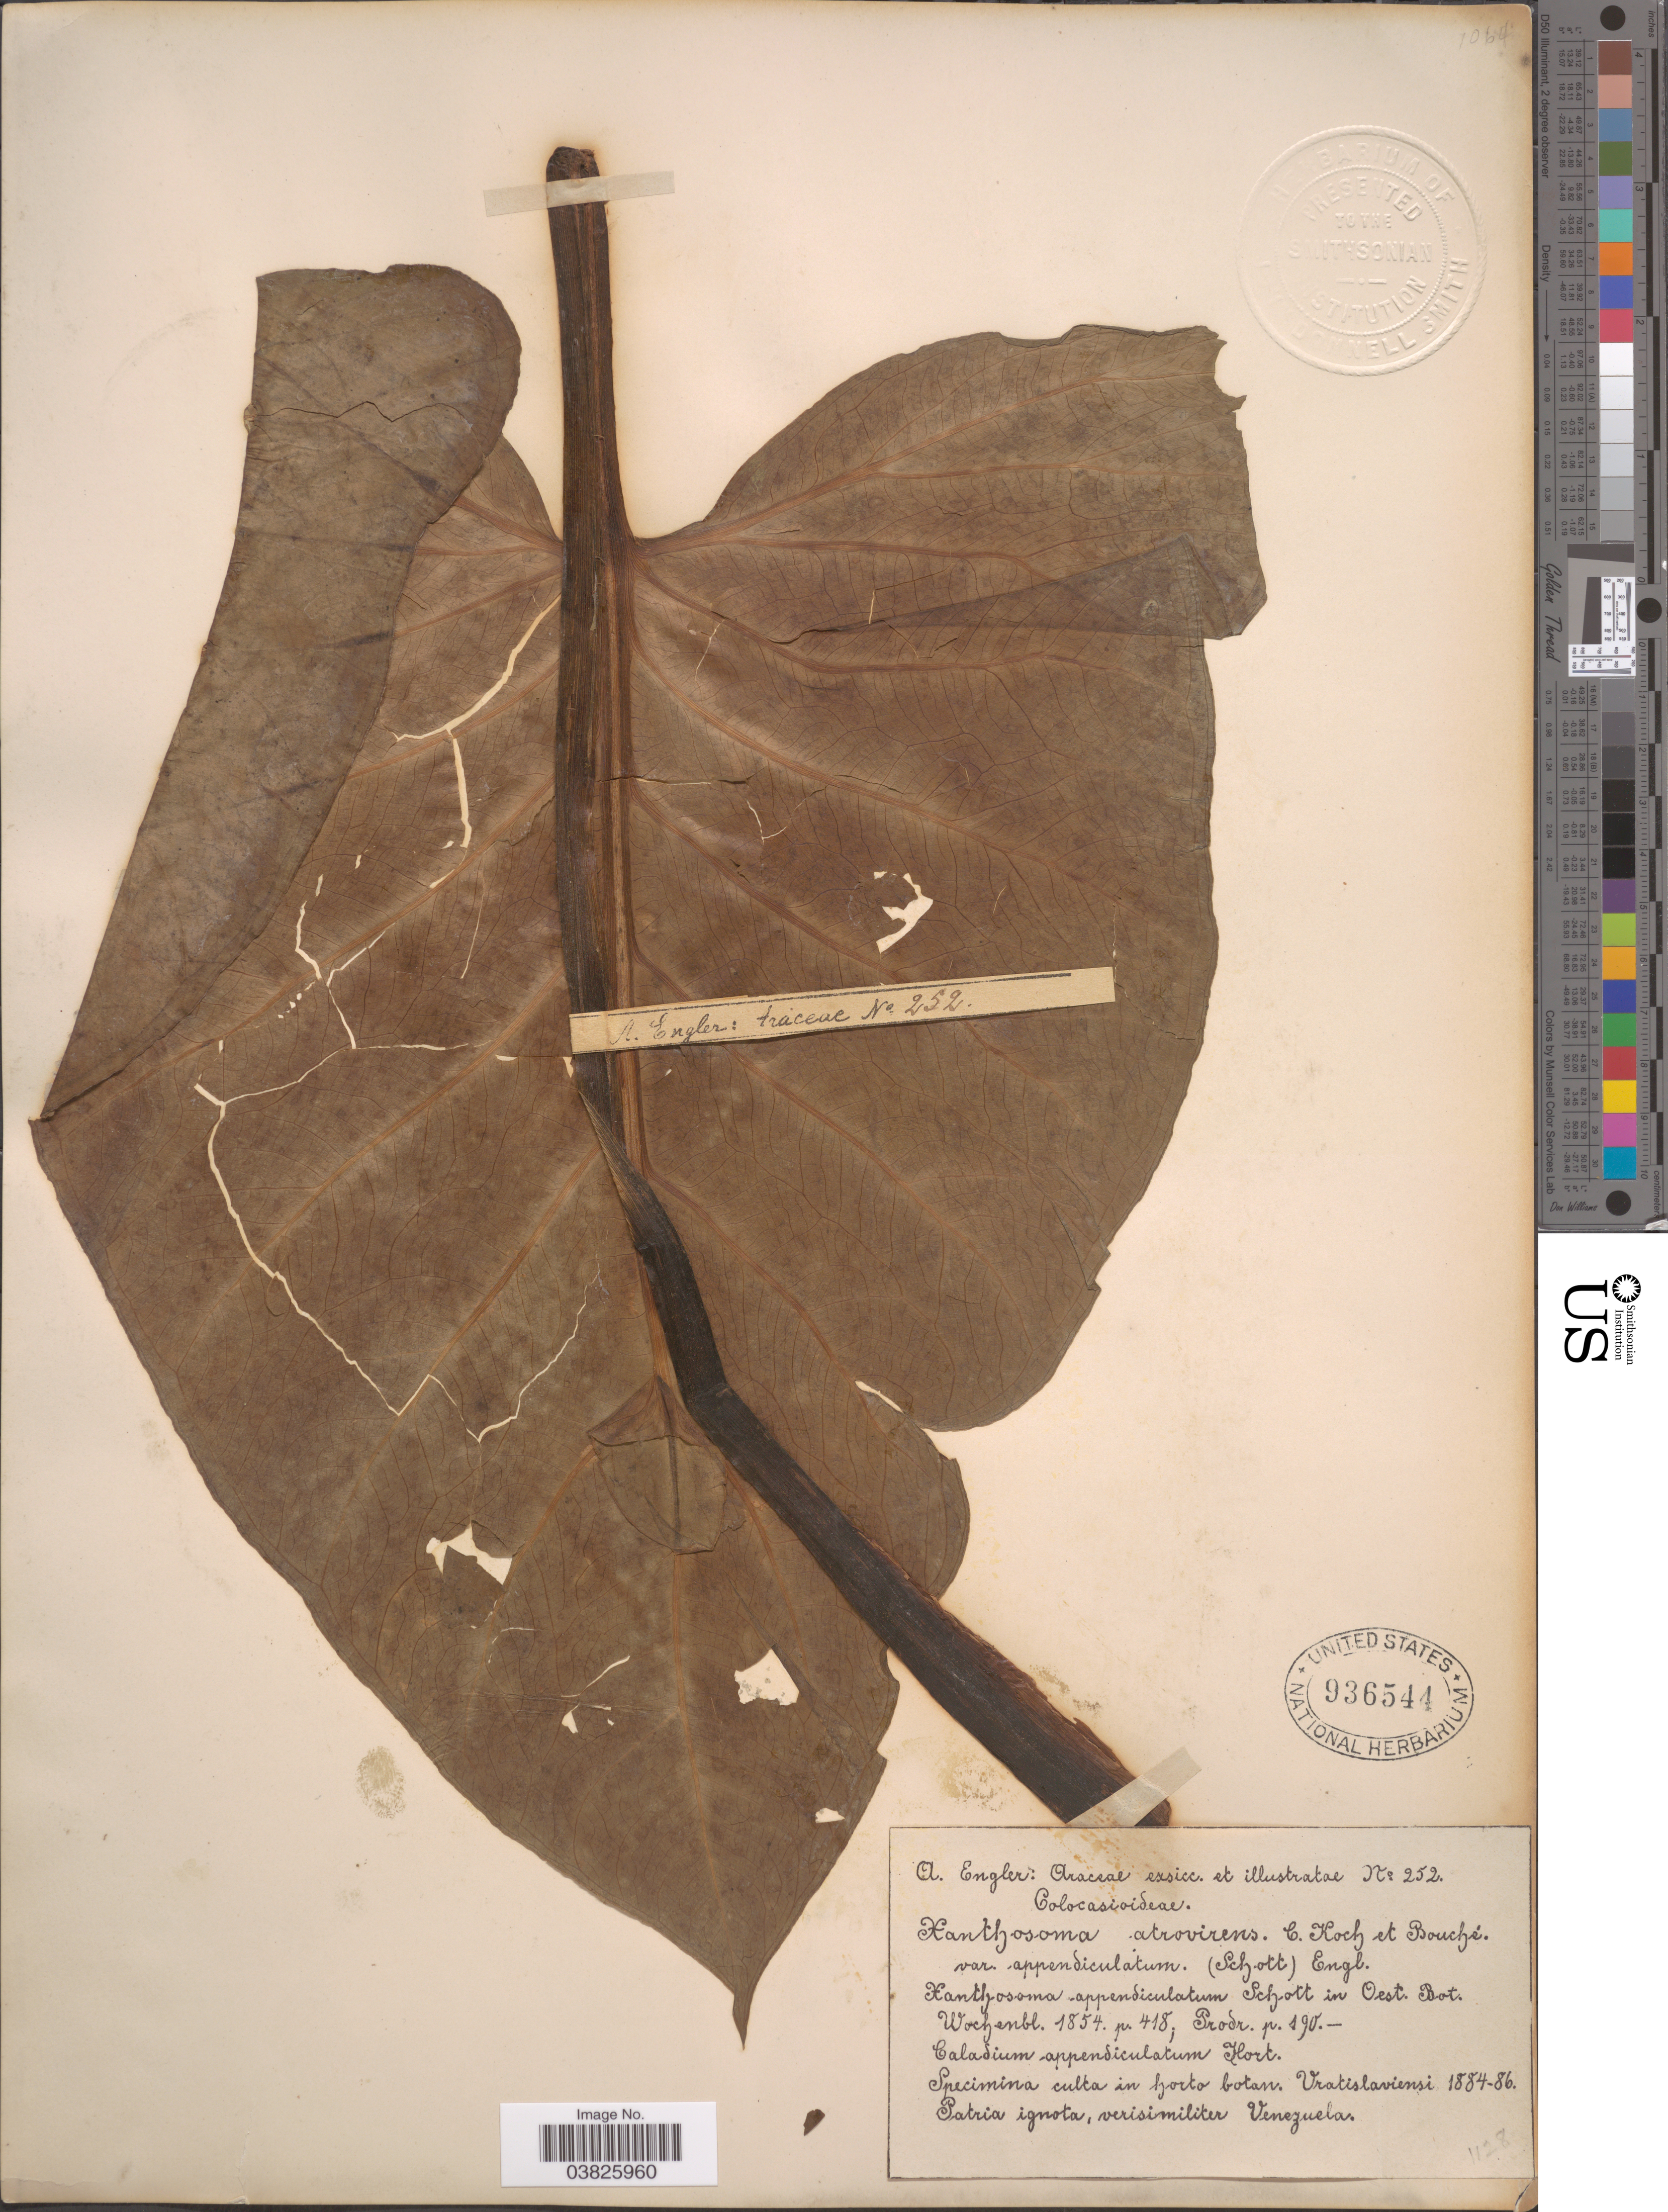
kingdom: Plantae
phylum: Tracheophyta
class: Liliopsida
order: Alismatales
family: Araceae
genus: Xanthosoma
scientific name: Xanthosoma atrovirens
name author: K. Koch & C.D. Bouché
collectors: A. Engler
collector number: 252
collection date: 1884/1886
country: Venezuela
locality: Culta in horto botan. Vratislaviensi.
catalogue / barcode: US 936544